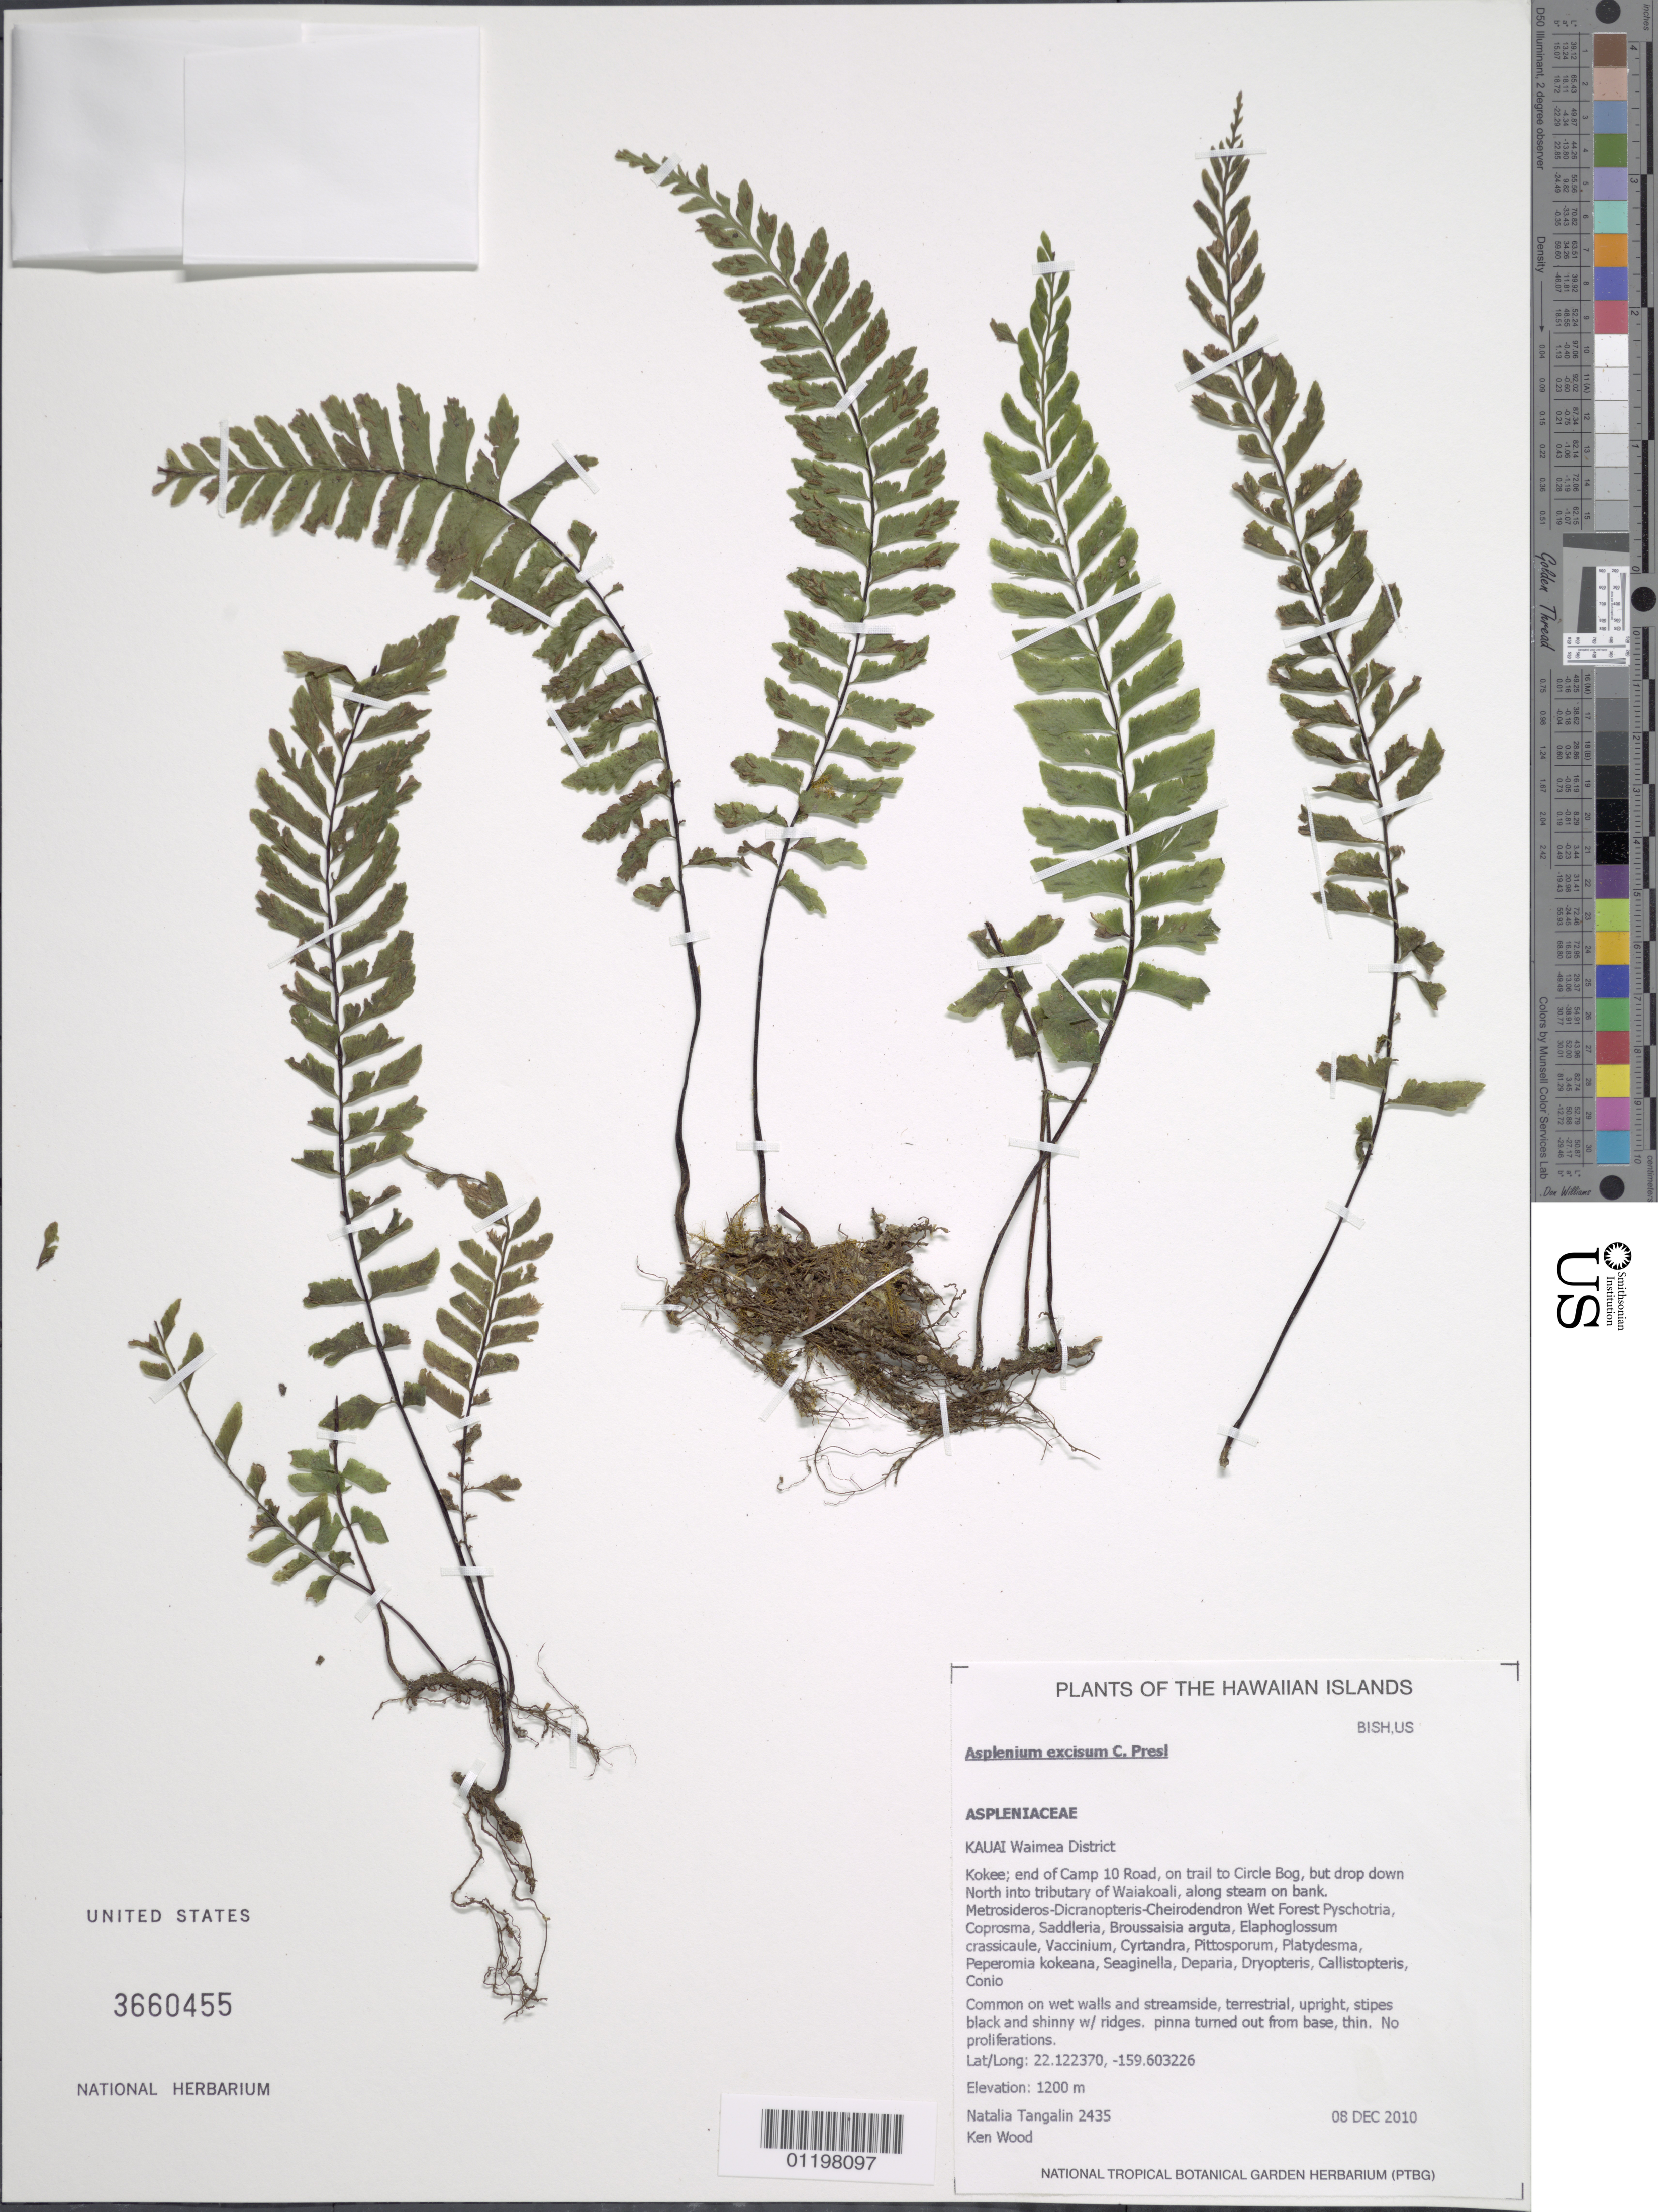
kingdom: Plantae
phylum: Tracheophyta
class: Polypodiopsida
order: Polypodiales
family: Aspleniaceae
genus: Hymenasplenium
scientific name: Hymenasplenium unilaterale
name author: (Lam.) Hayata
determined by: Smith, Alan R., (UC)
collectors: N. Tangalin & K. R. Wood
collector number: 2435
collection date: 2010-12-08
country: United States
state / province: Hawaii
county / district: Kauai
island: Kaua'i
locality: Waimea District, Kokee, end of Camp 10 Road, on trail to Circle Bog, but drop down North into tributary of Waiakoali, along stream on bank.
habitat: Wet forest.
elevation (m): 1200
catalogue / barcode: US 3660455